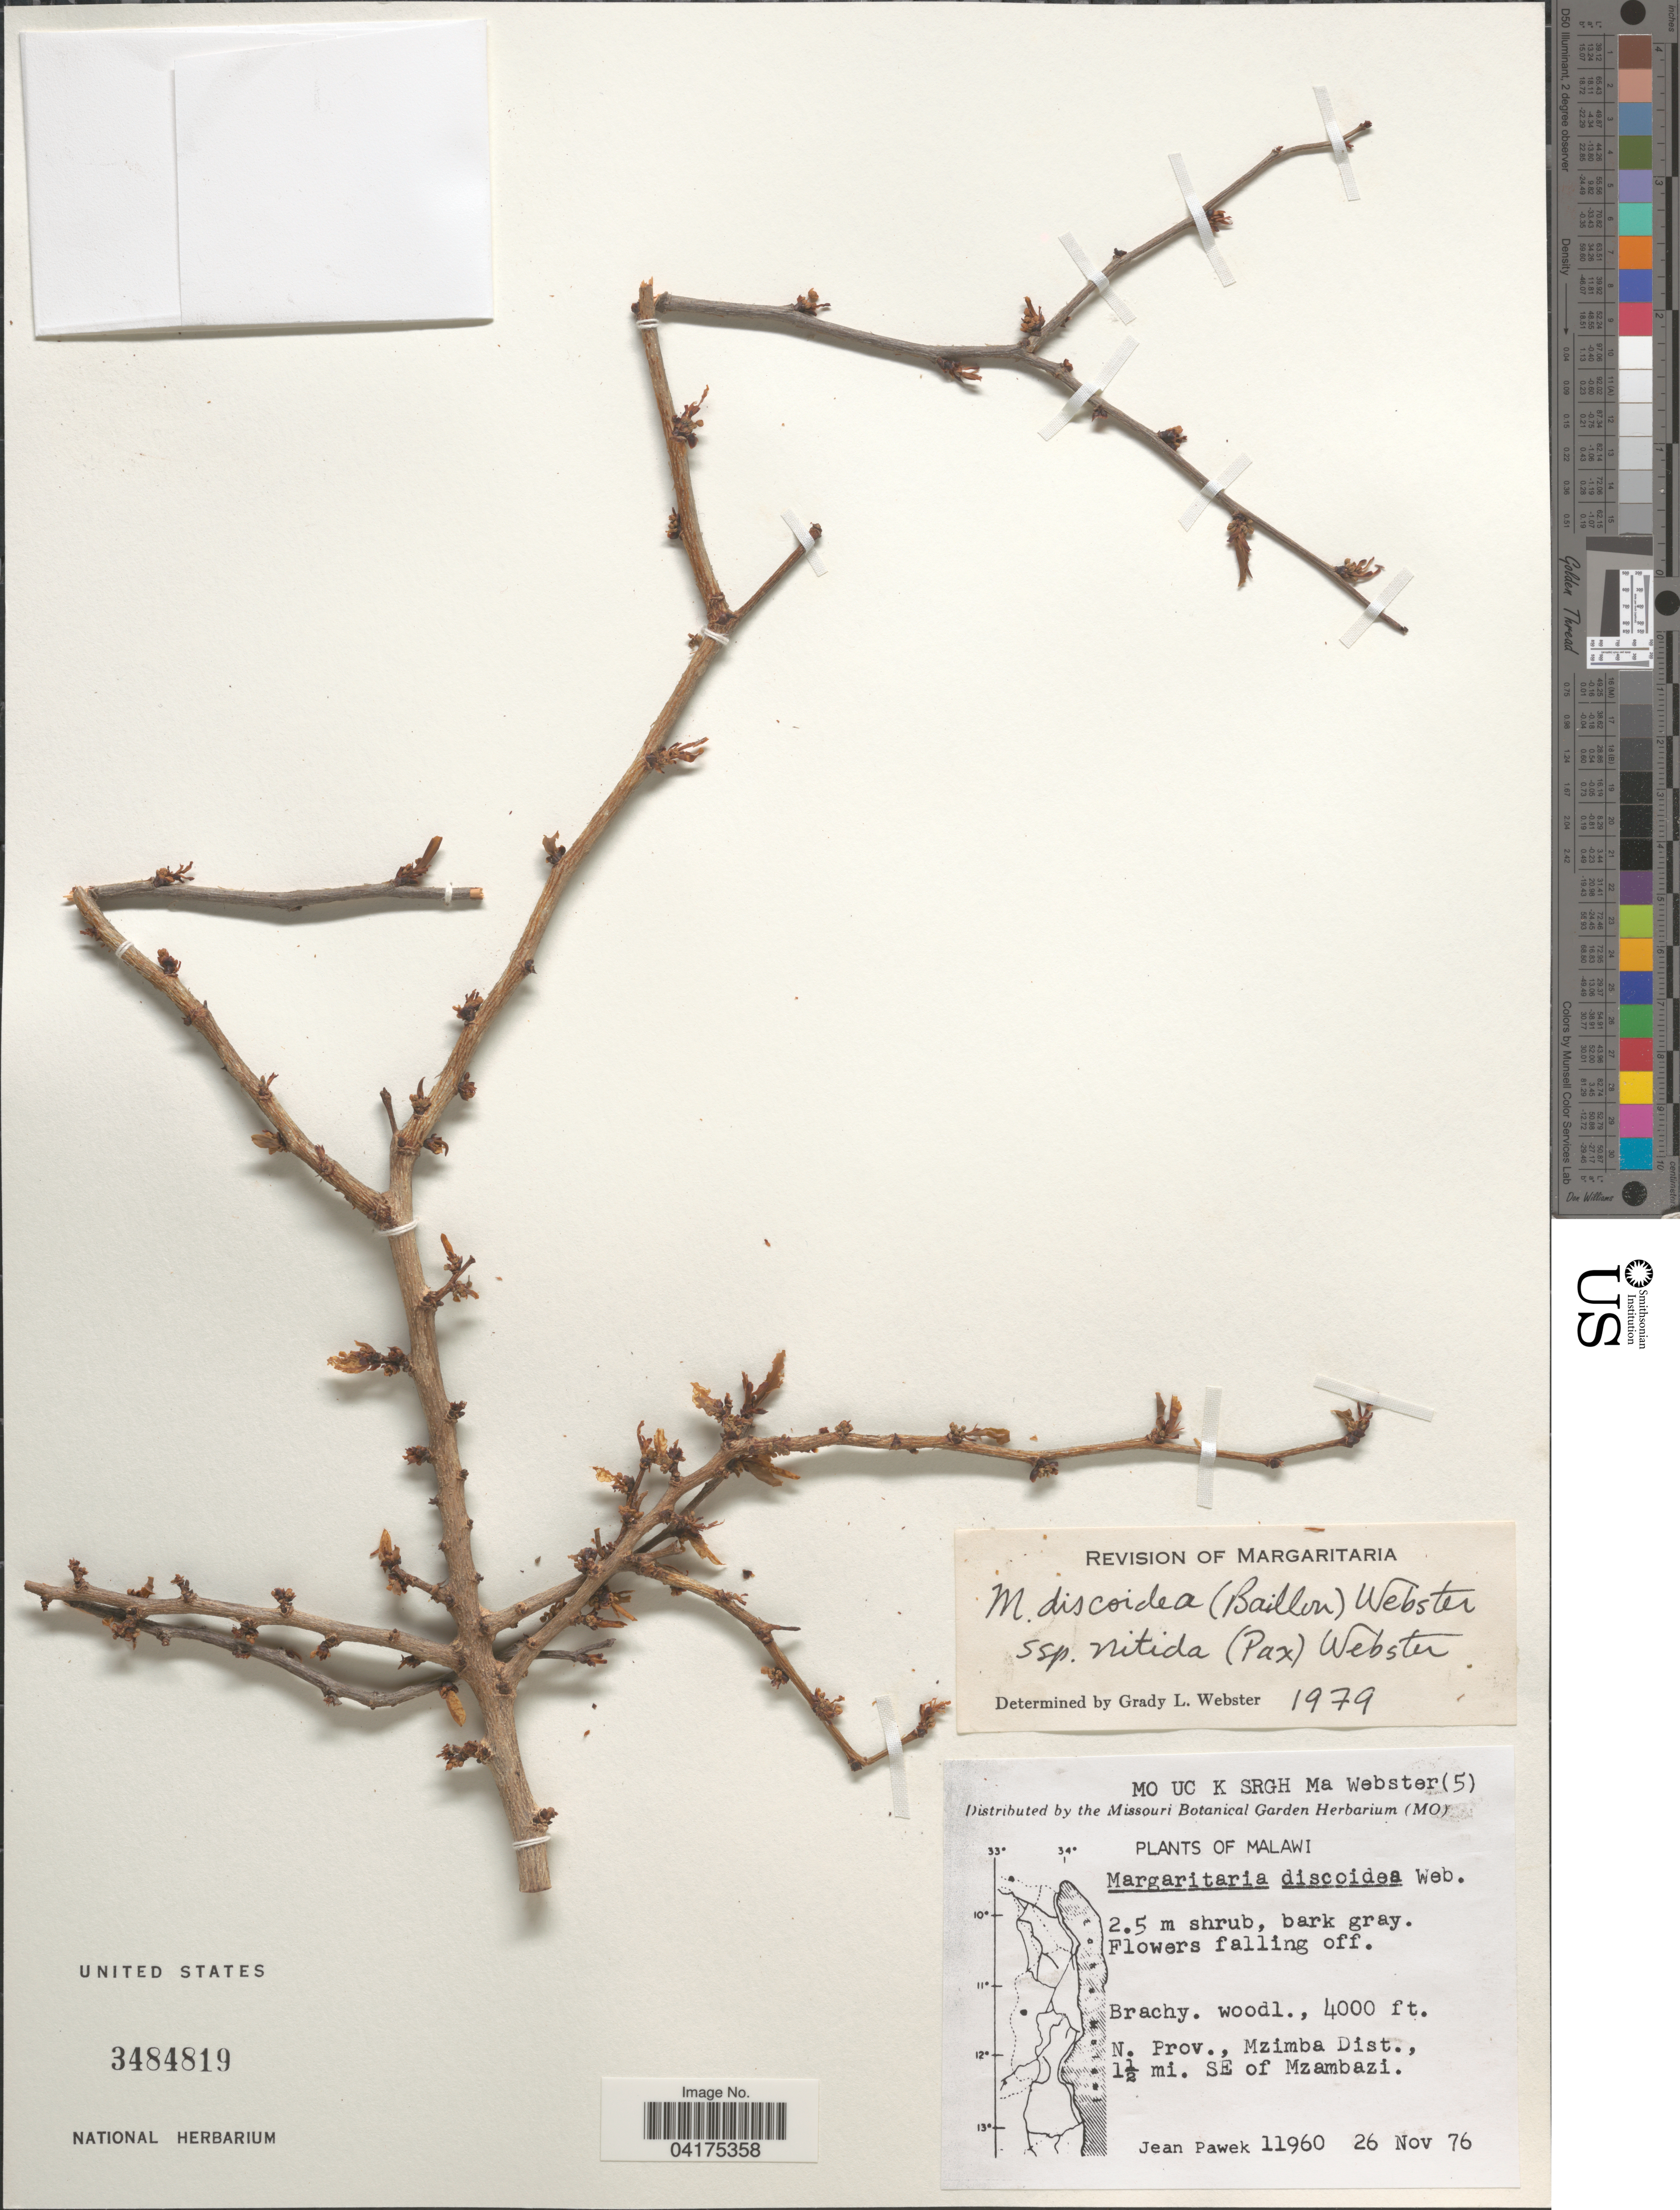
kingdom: Plantae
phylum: Tracheophyta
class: Magnoliopsida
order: Malpighiales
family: Phyllanthaceae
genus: Margaritaria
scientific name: Margaritaria discoidea var. nitida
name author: (Pax) G.L. Webster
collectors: J. Pawek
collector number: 11960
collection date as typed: Transcribed d/m/y: 26/11/76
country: Malawi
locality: N. Prov., Mzimba Dist., 1½ mi. SE of Mzambazi.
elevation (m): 1219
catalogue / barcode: US 3484819